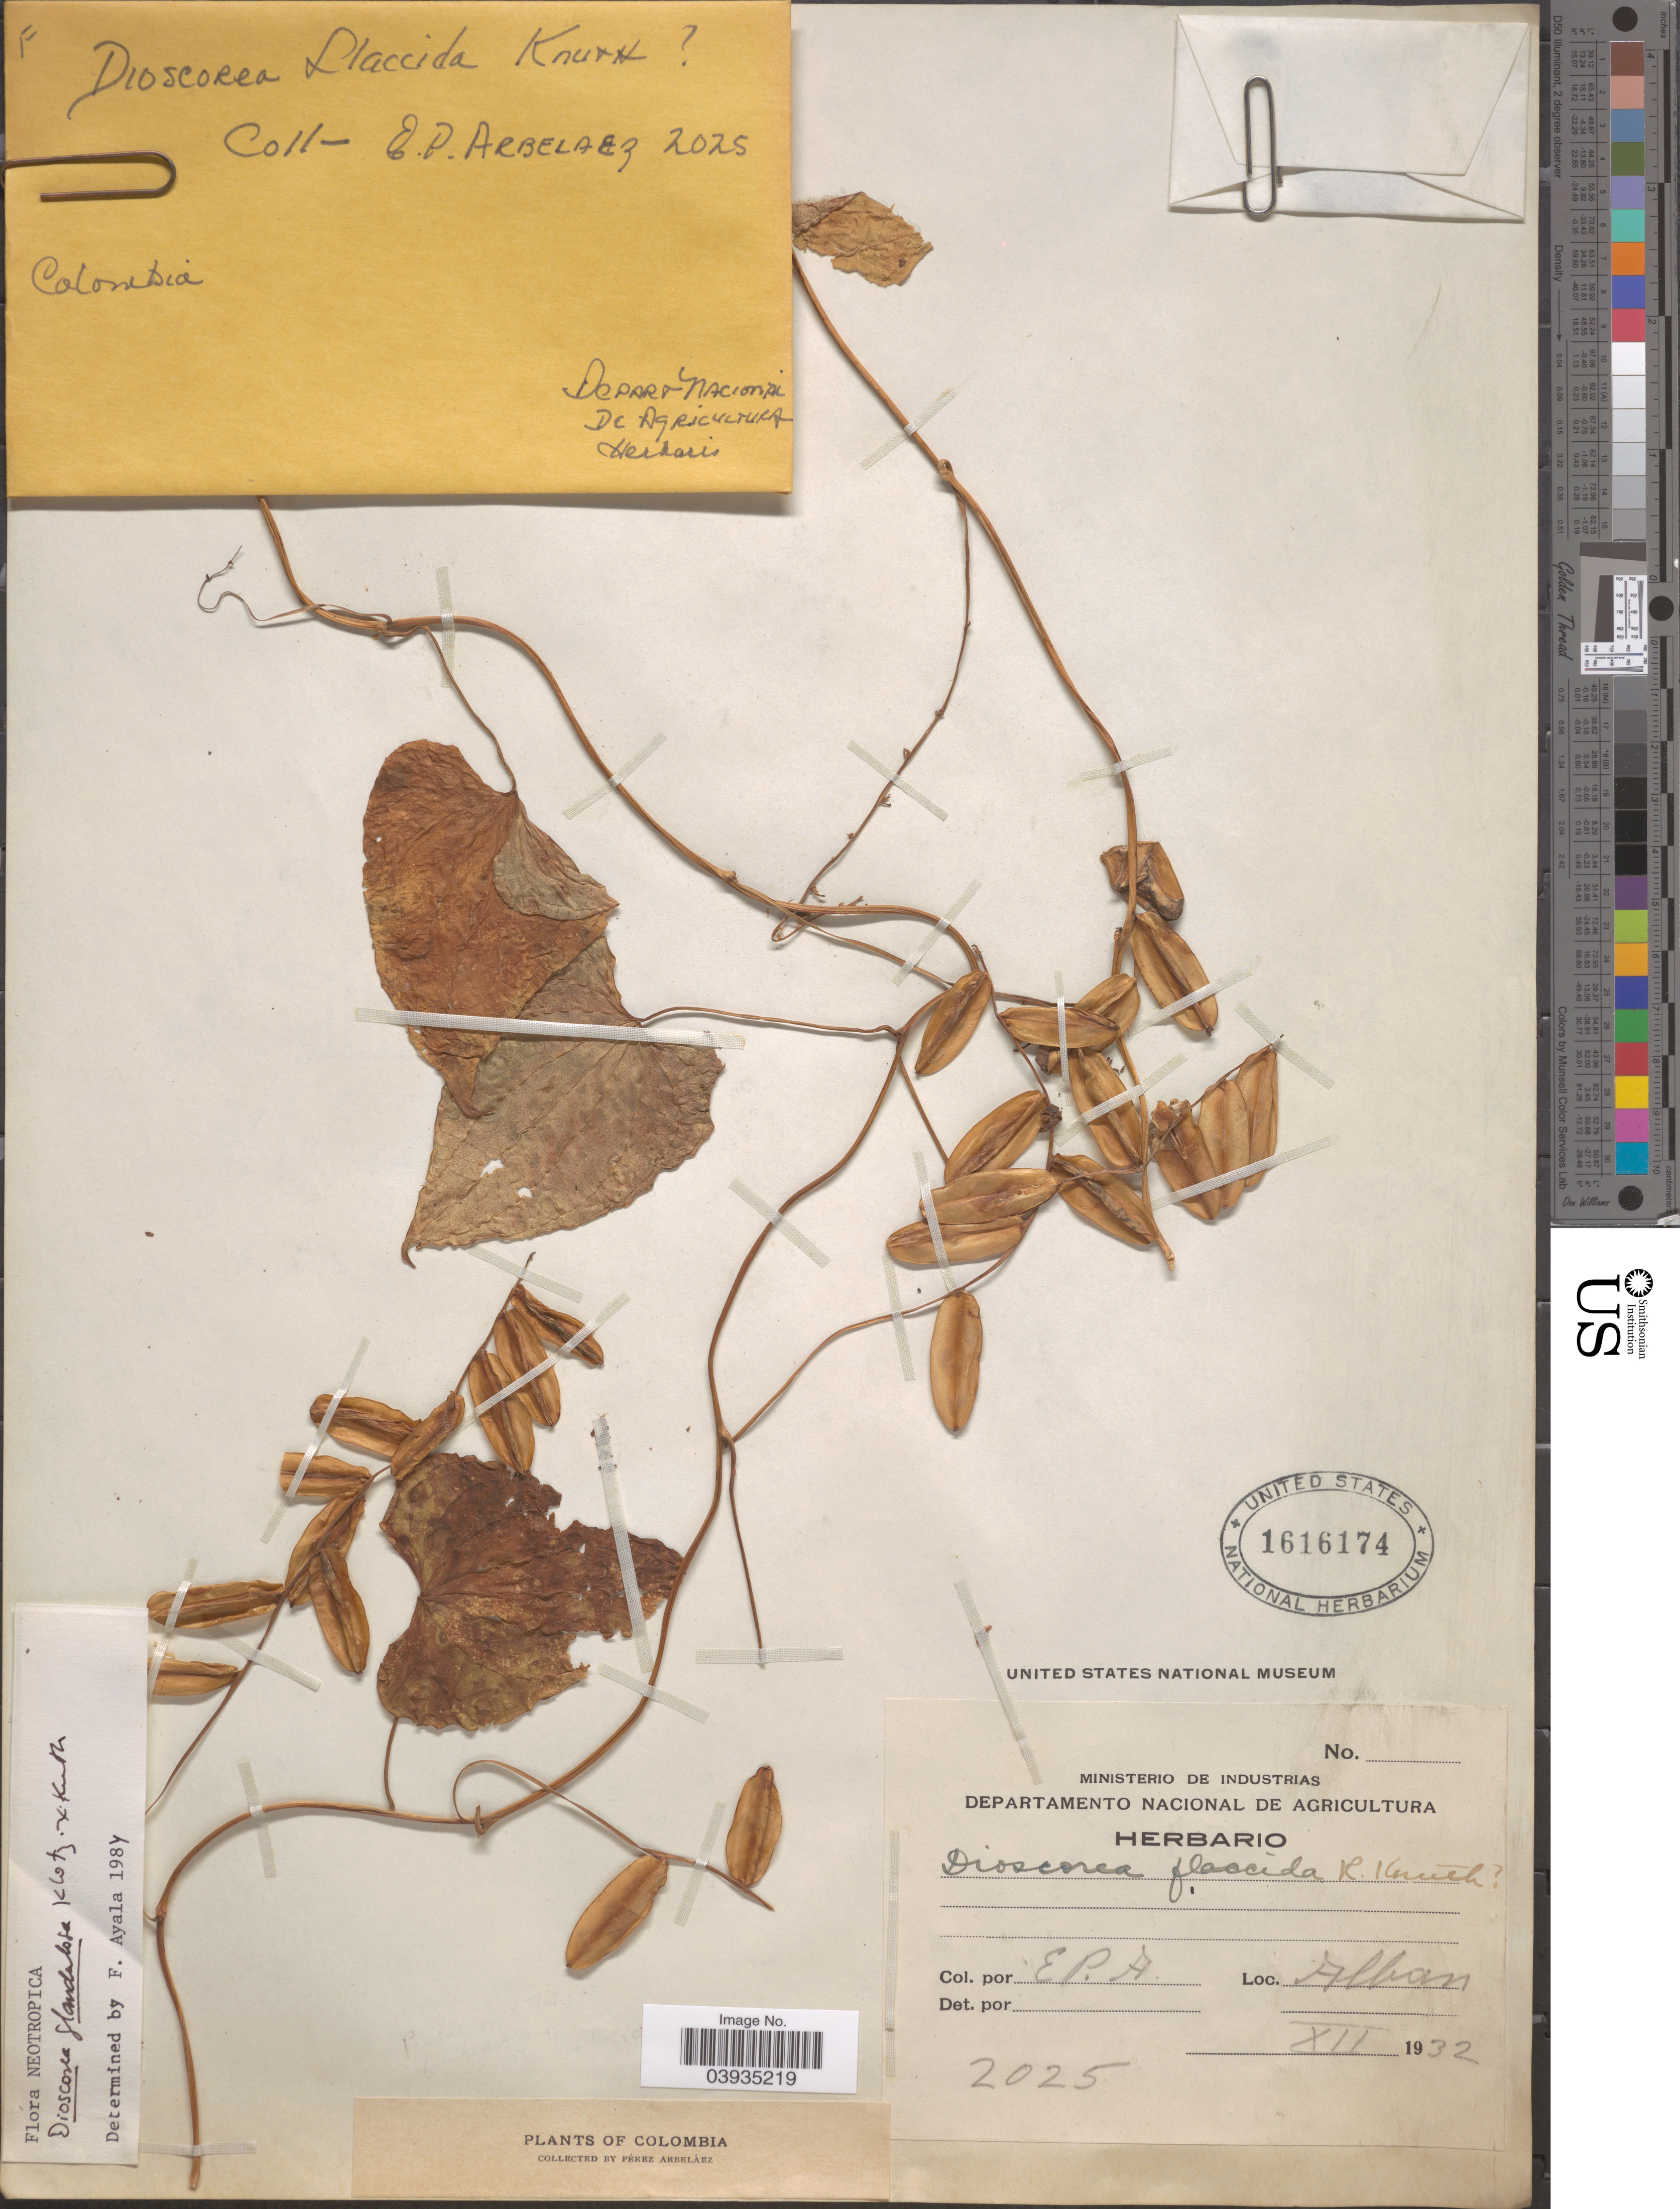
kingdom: Plantae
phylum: Tracheophyta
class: Liliopsida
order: Dioscoreales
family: Dioscoreaceae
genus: Dioscorea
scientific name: Dioscorea glandulosa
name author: Kunth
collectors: E. Pérez Arbeláez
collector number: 2025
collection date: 1932-12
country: Colombia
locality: Alban.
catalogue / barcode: US 1616174